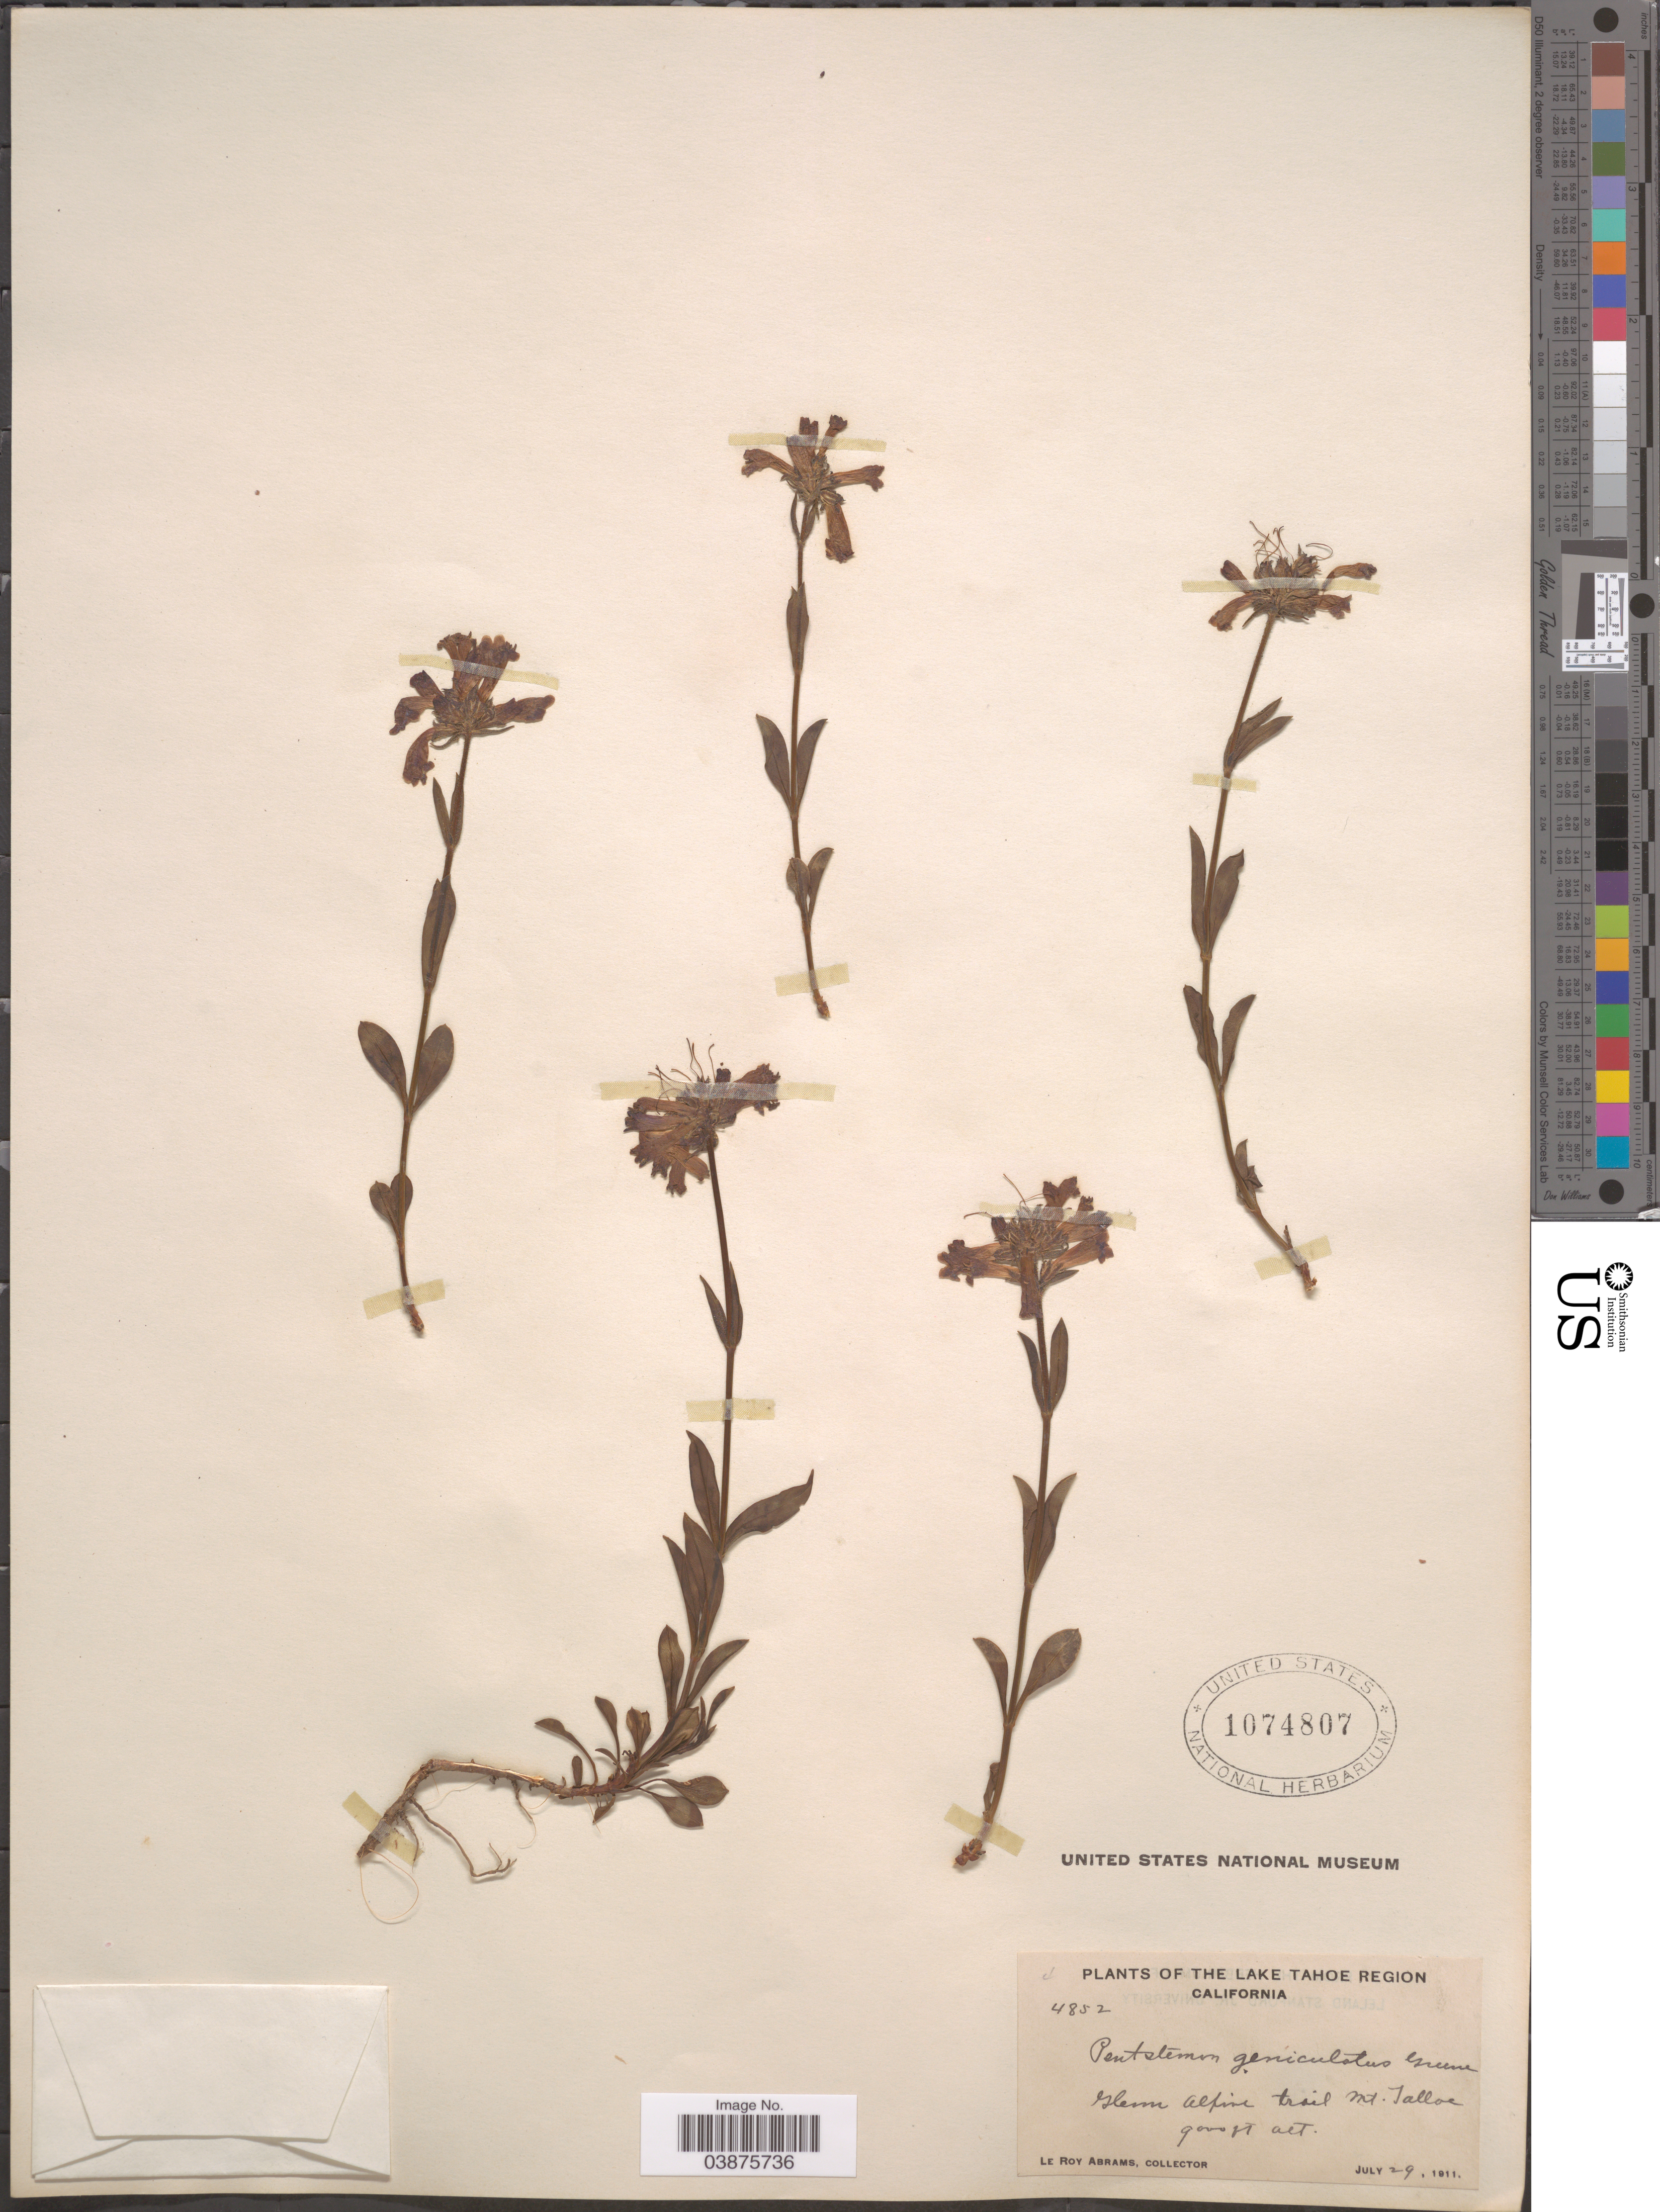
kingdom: Plantae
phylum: Tracheophyta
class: Magnoliopsida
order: Lamiales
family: Plantaginaceae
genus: Penstemon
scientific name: Penstemon heterodoxus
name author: A. Gray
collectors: L. Abrams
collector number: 4852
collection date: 1911-07-29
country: United States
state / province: California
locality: Lake Tahoe Region. Glenn Alpine trail, Mt Talloe.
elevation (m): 2743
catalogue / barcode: US 1074807